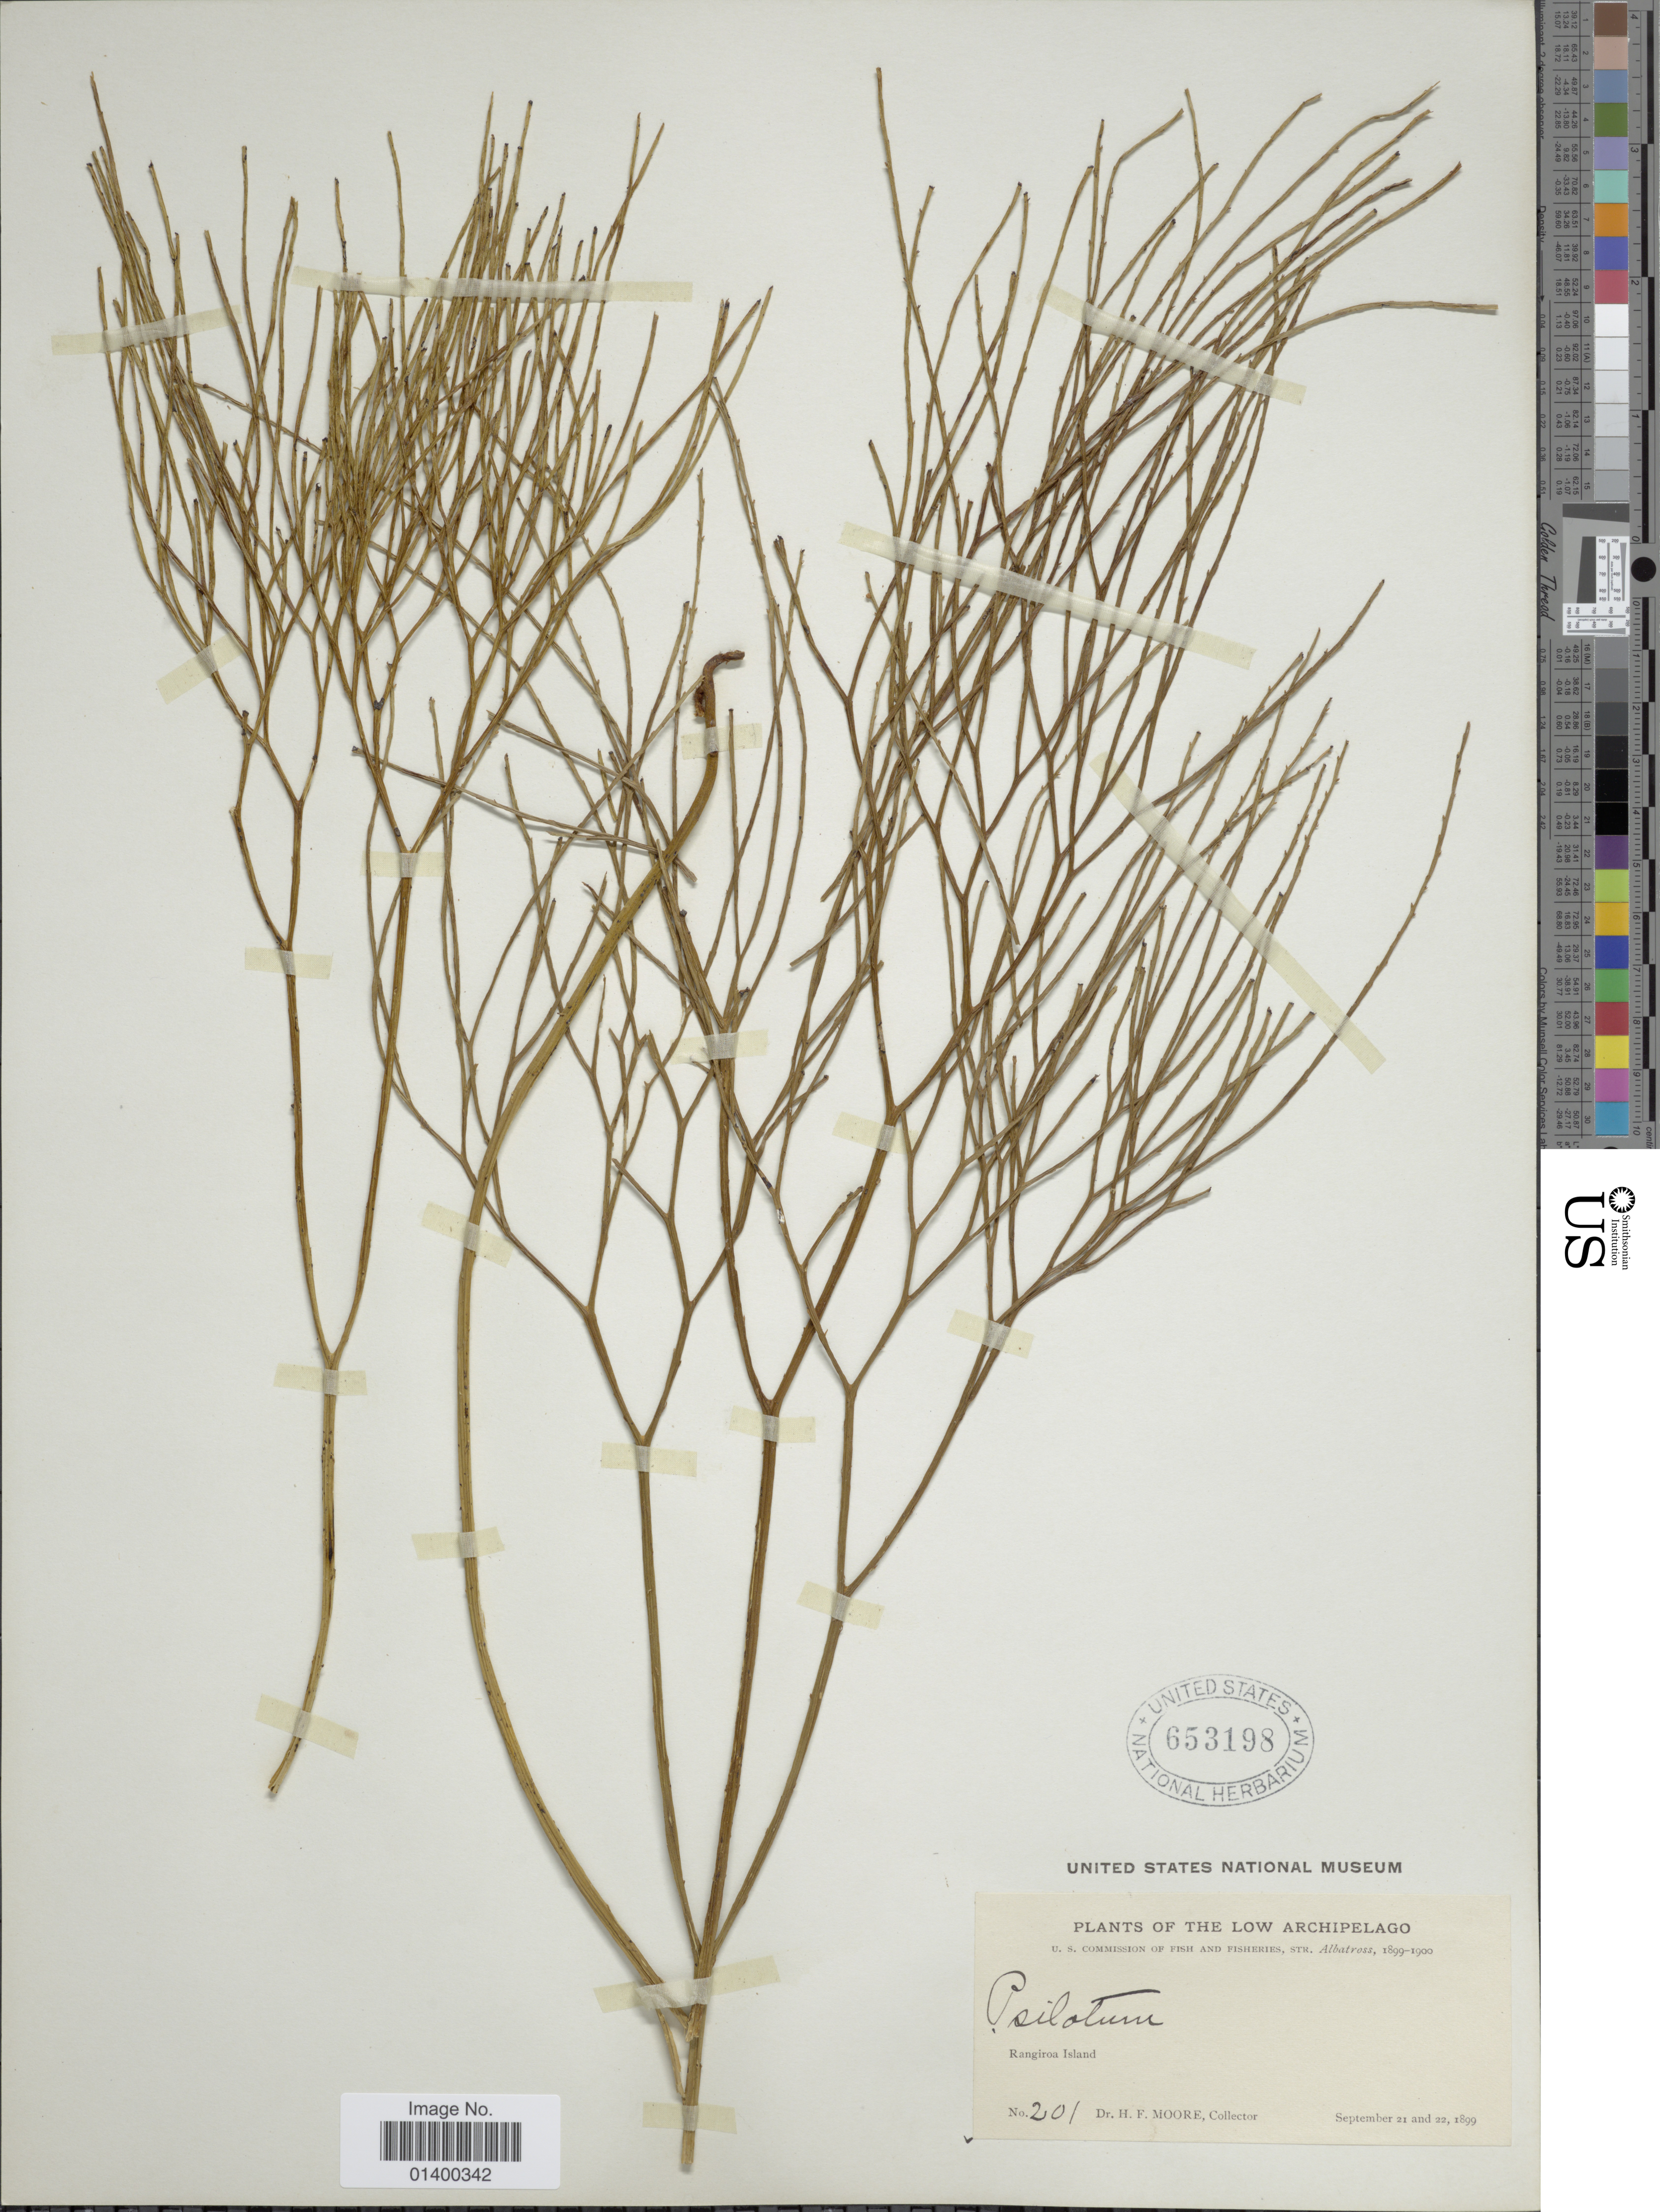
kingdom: Plantae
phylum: Tracheophyta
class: Polypodiopsida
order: Psilotales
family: Psilotaceae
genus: Psilotum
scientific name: Psilotum nudum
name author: (L.) P. Beauv.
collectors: H. F. Moore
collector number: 201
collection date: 1899-09-21/1899-09-22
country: French Polynesia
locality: Low Archipelago, Rangiroa island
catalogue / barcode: US 653198